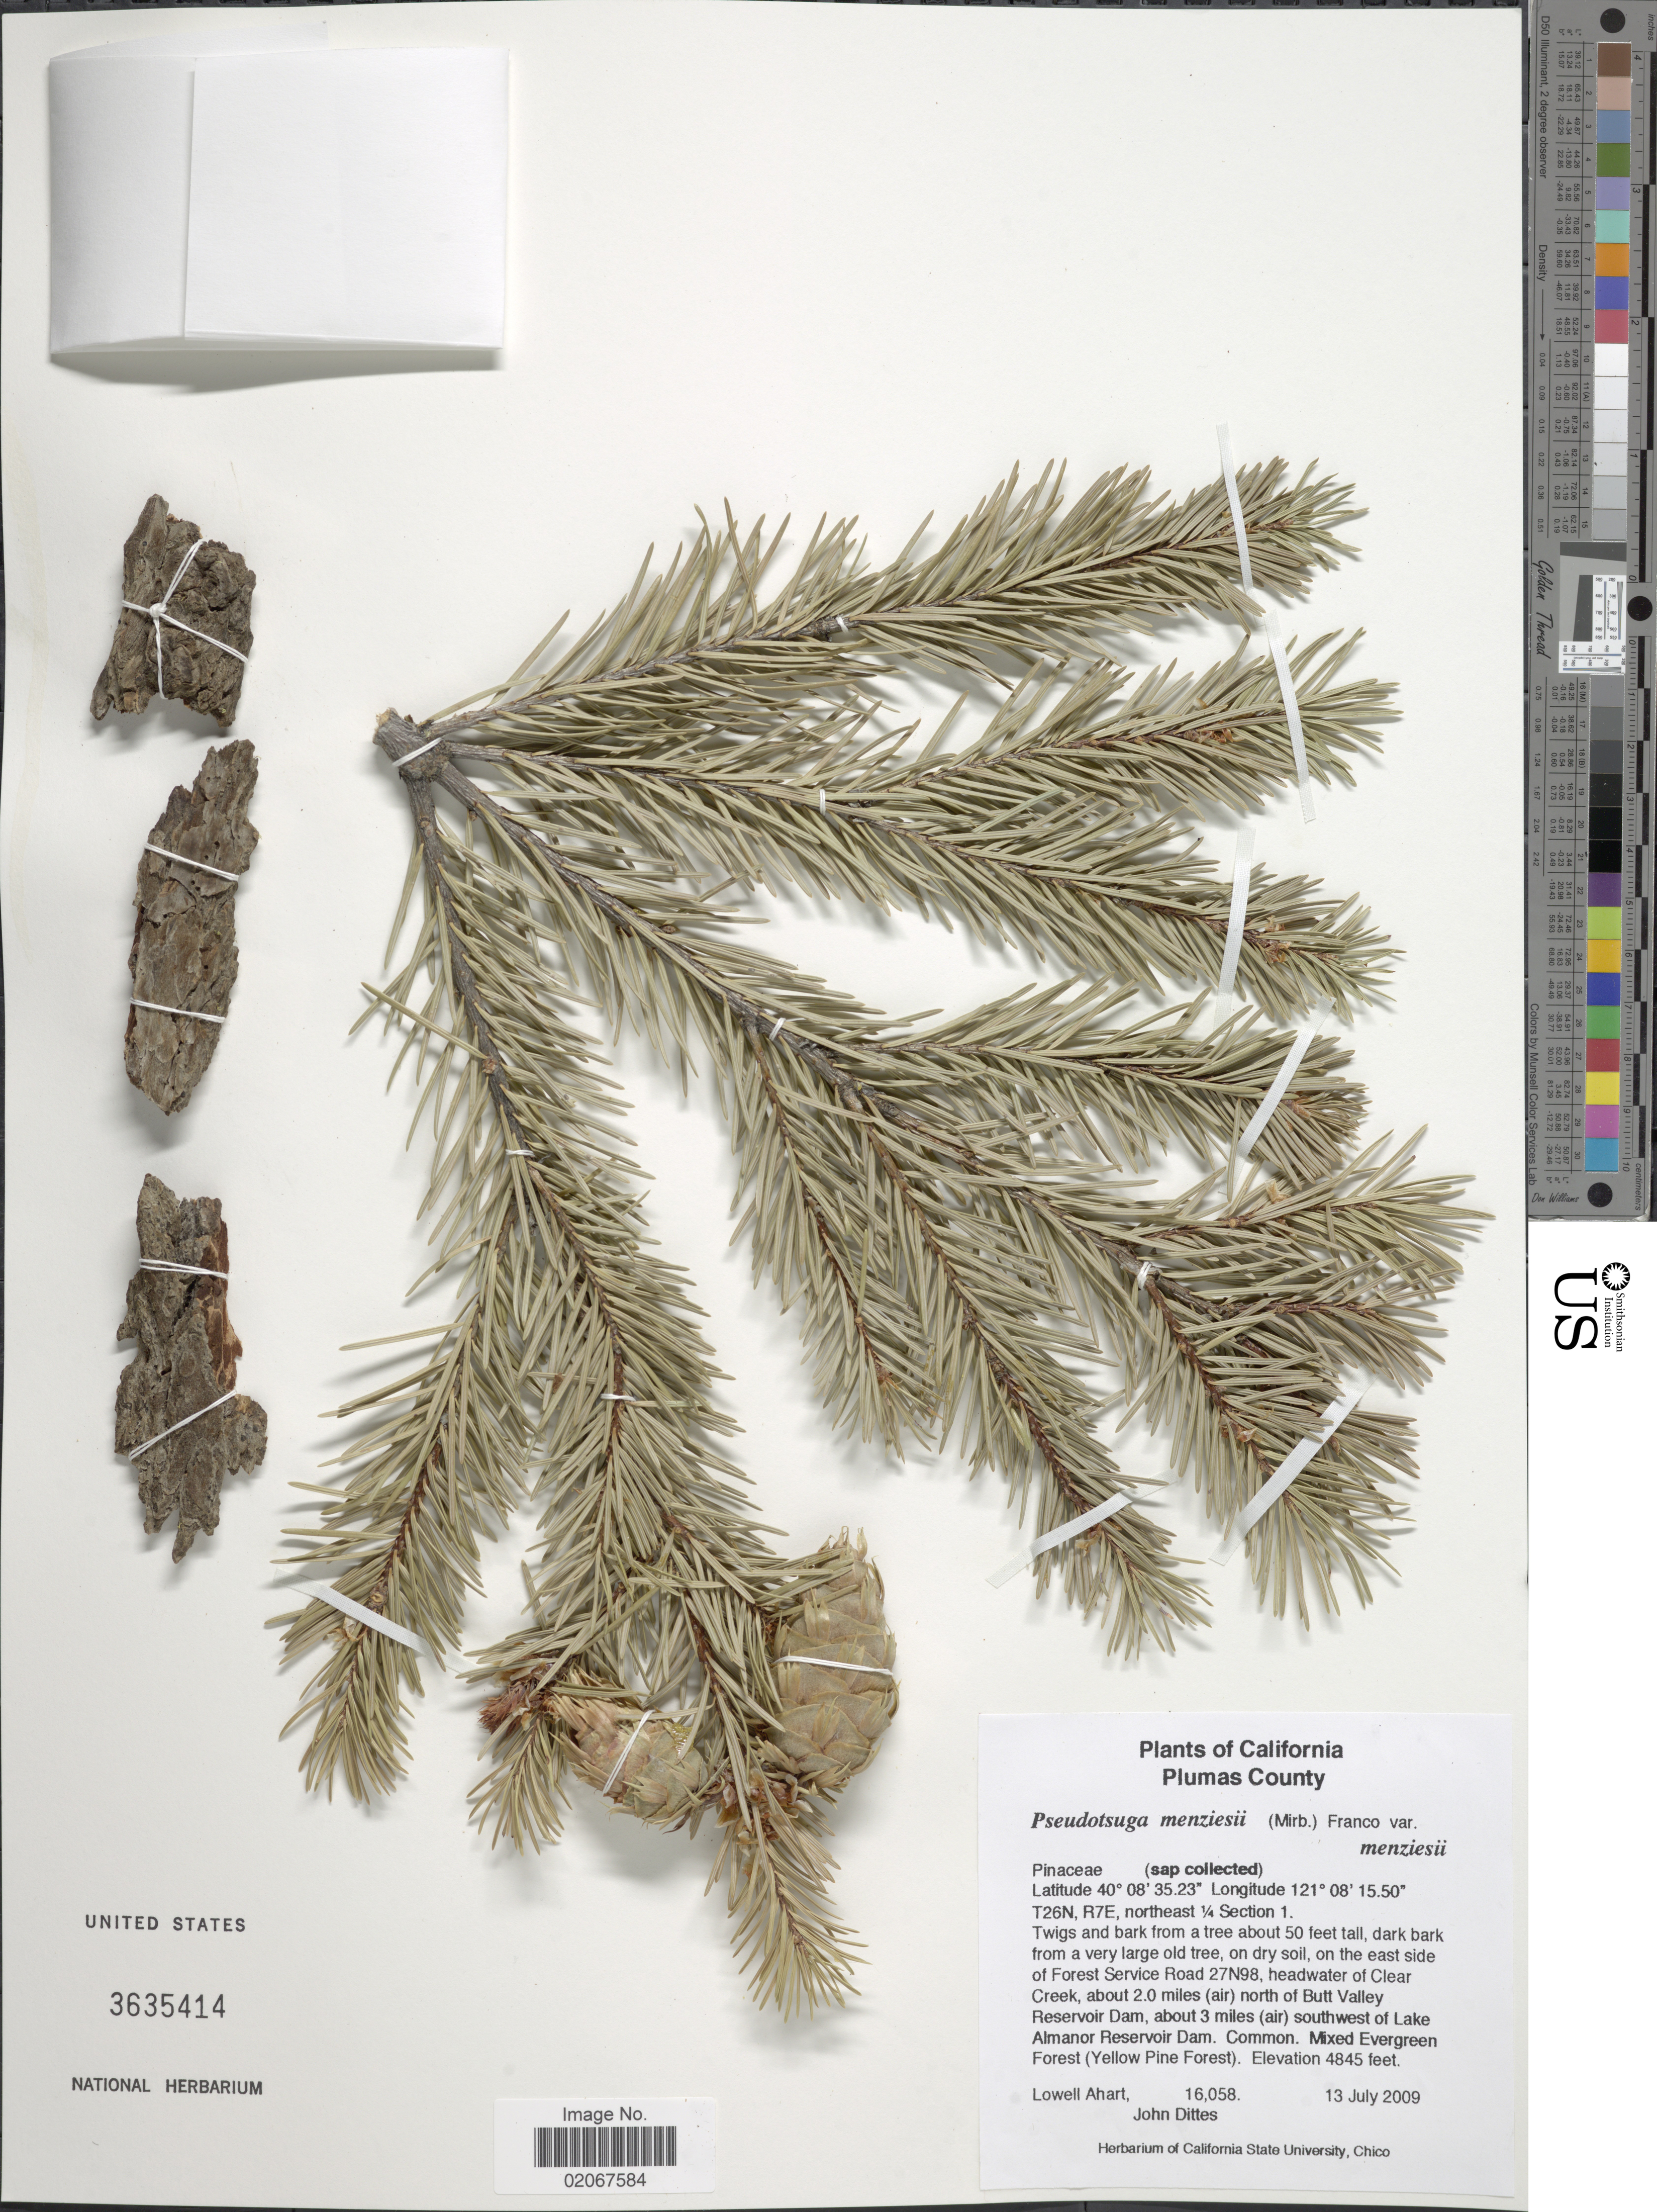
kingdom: Plantae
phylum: Tracheophyta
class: Pinopsida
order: Pinales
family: Pinaceae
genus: Pseudotsuga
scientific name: Pseudotsuga menziesii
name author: (Mirb.) Franco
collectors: L. Ahart & J. Dittis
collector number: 16058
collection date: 2009-07-13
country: United States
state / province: California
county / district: Plumas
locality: California. Plumas County. On the east side of Forest Service Road 27N97, headwater of Clear Creek, about 2.0 miles (air) north of Butt Valley Reservoir Dam, about 3 miles (air) southwest of Lake Almanor reservoir Dam.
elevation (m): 1477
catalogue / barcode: US 3635414